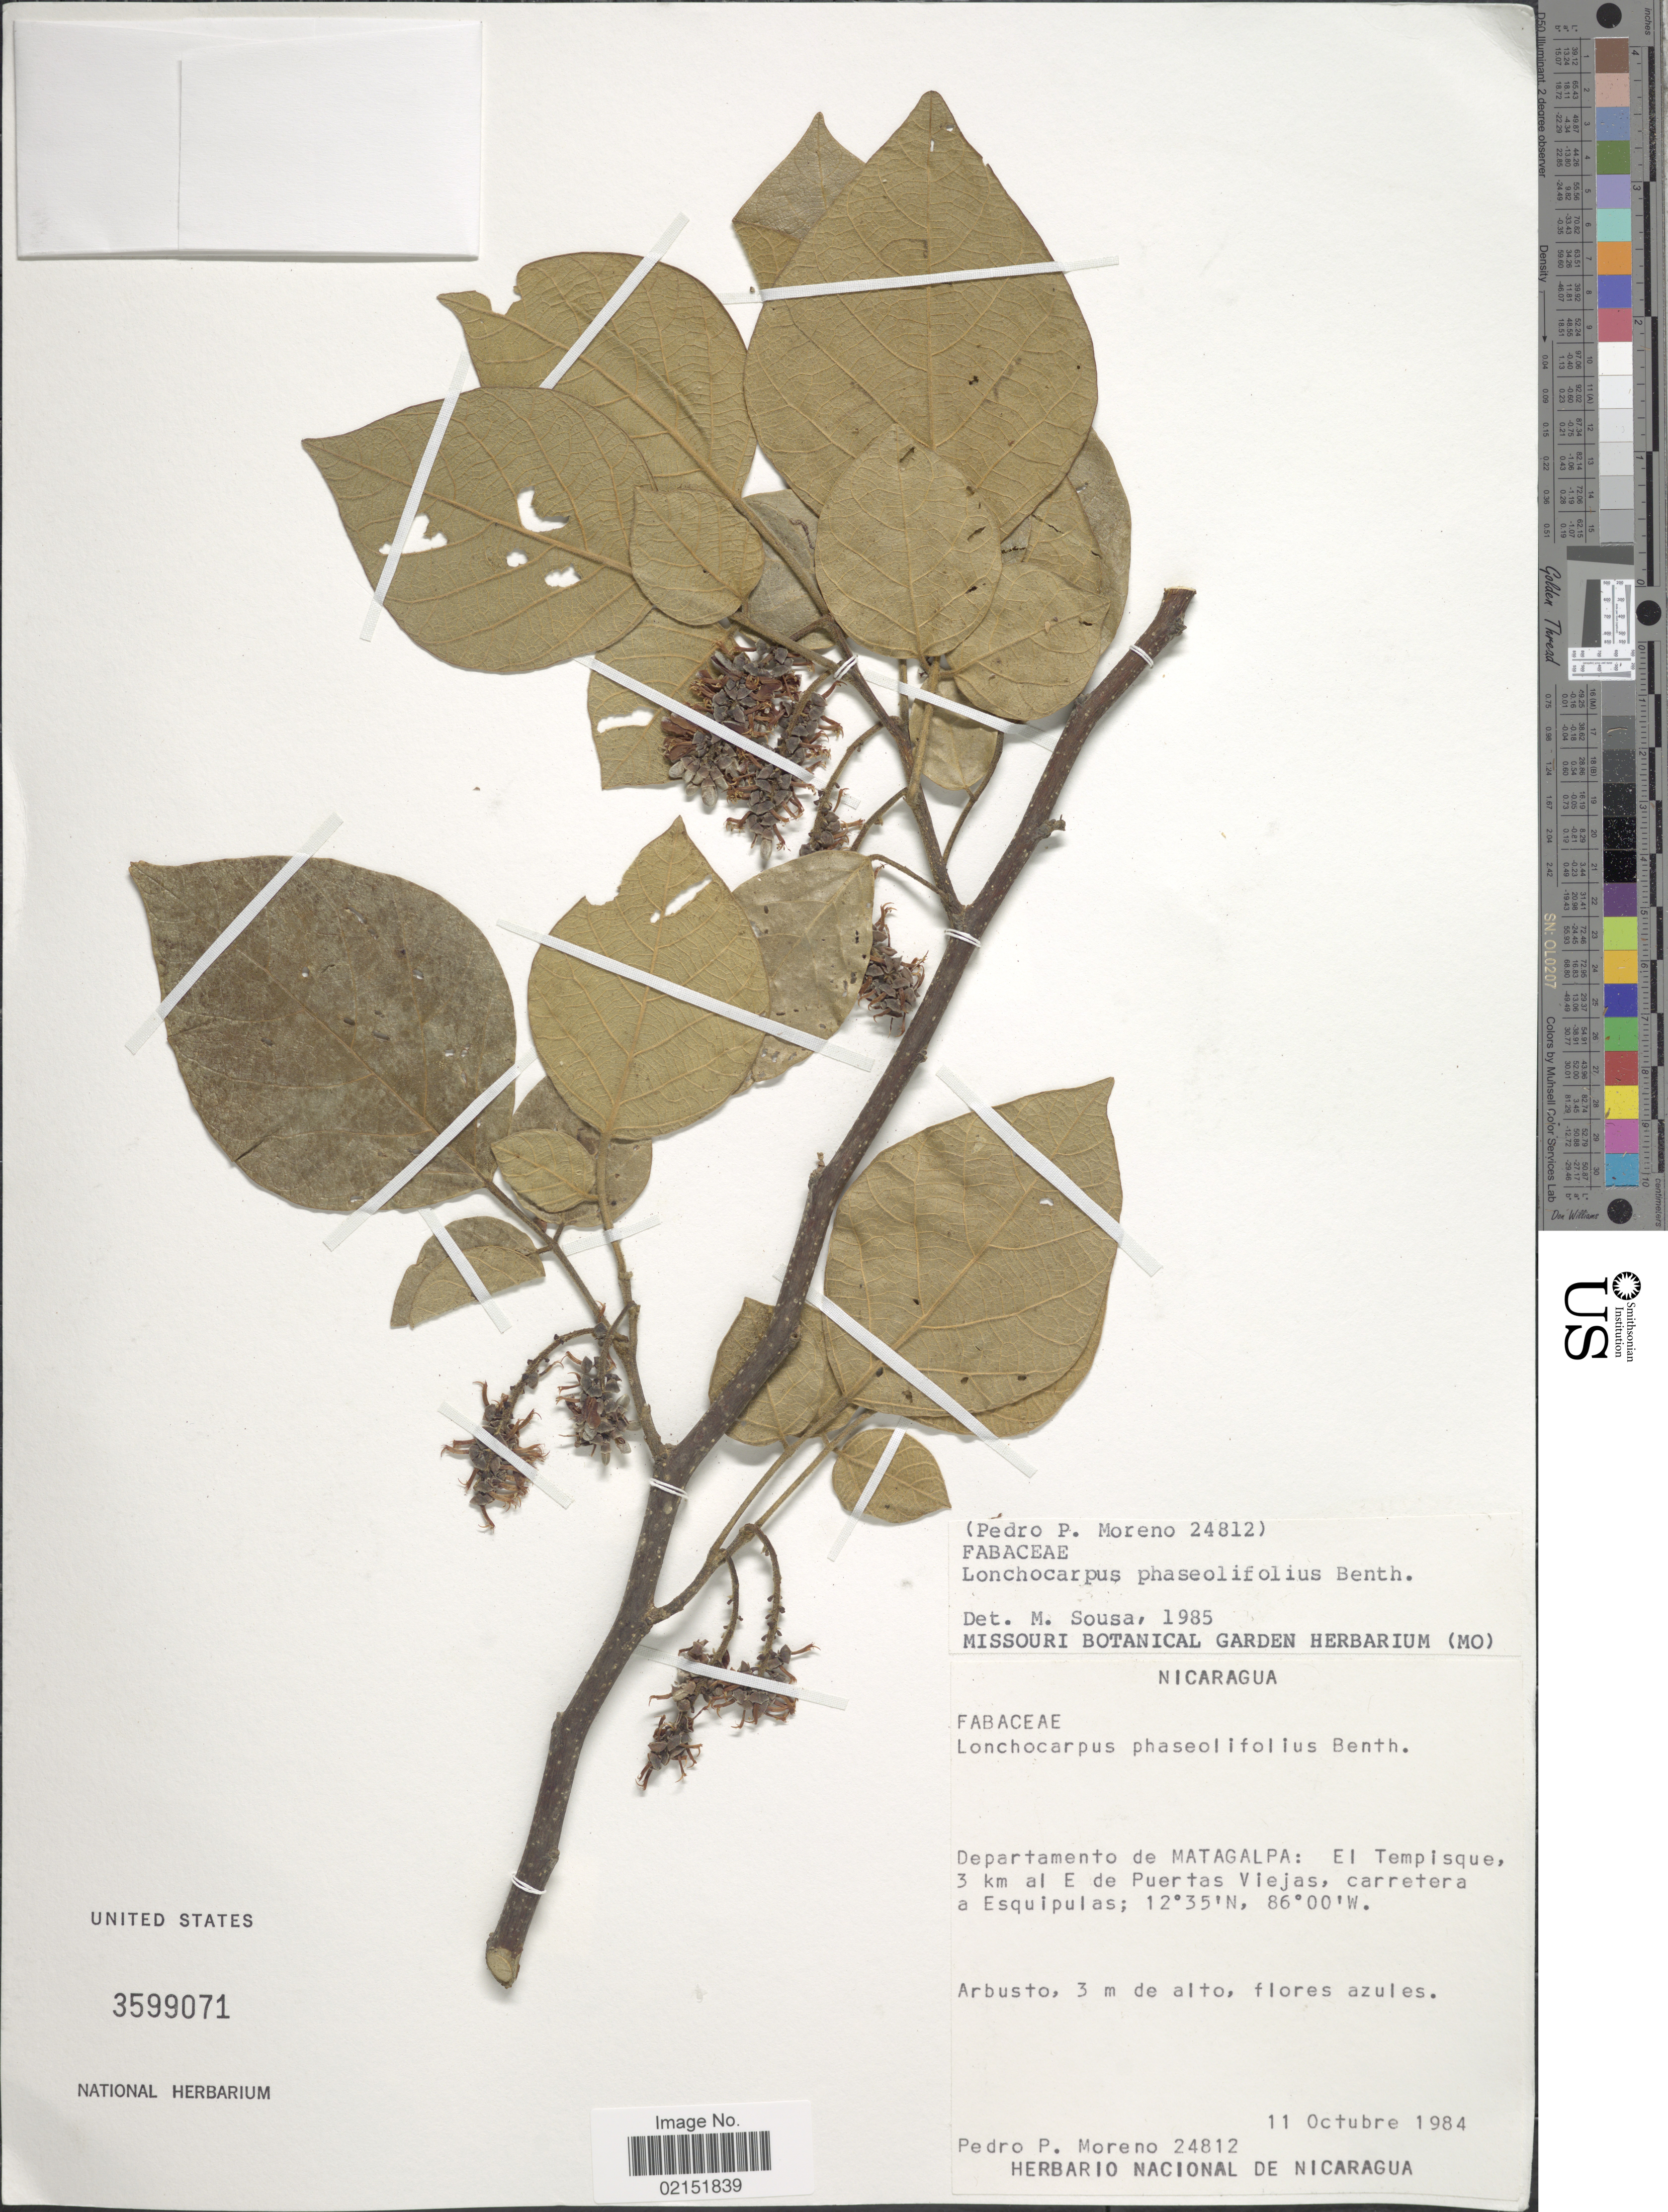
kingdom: Plantae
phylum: Tracheophyta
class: Magnoliopsida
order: Fabales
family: Fabaceae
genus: Lonchocarpus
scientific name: Lonchocarpus phaseolifolius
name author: Benth.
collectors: P. Moreno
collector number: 24812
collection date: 1984-10-11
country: Nicaragua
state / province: Matagalpa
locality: El Tempisque, 3 km al E de Puertas Viejas, carretera a Esquipulas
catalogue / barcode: US 3599071